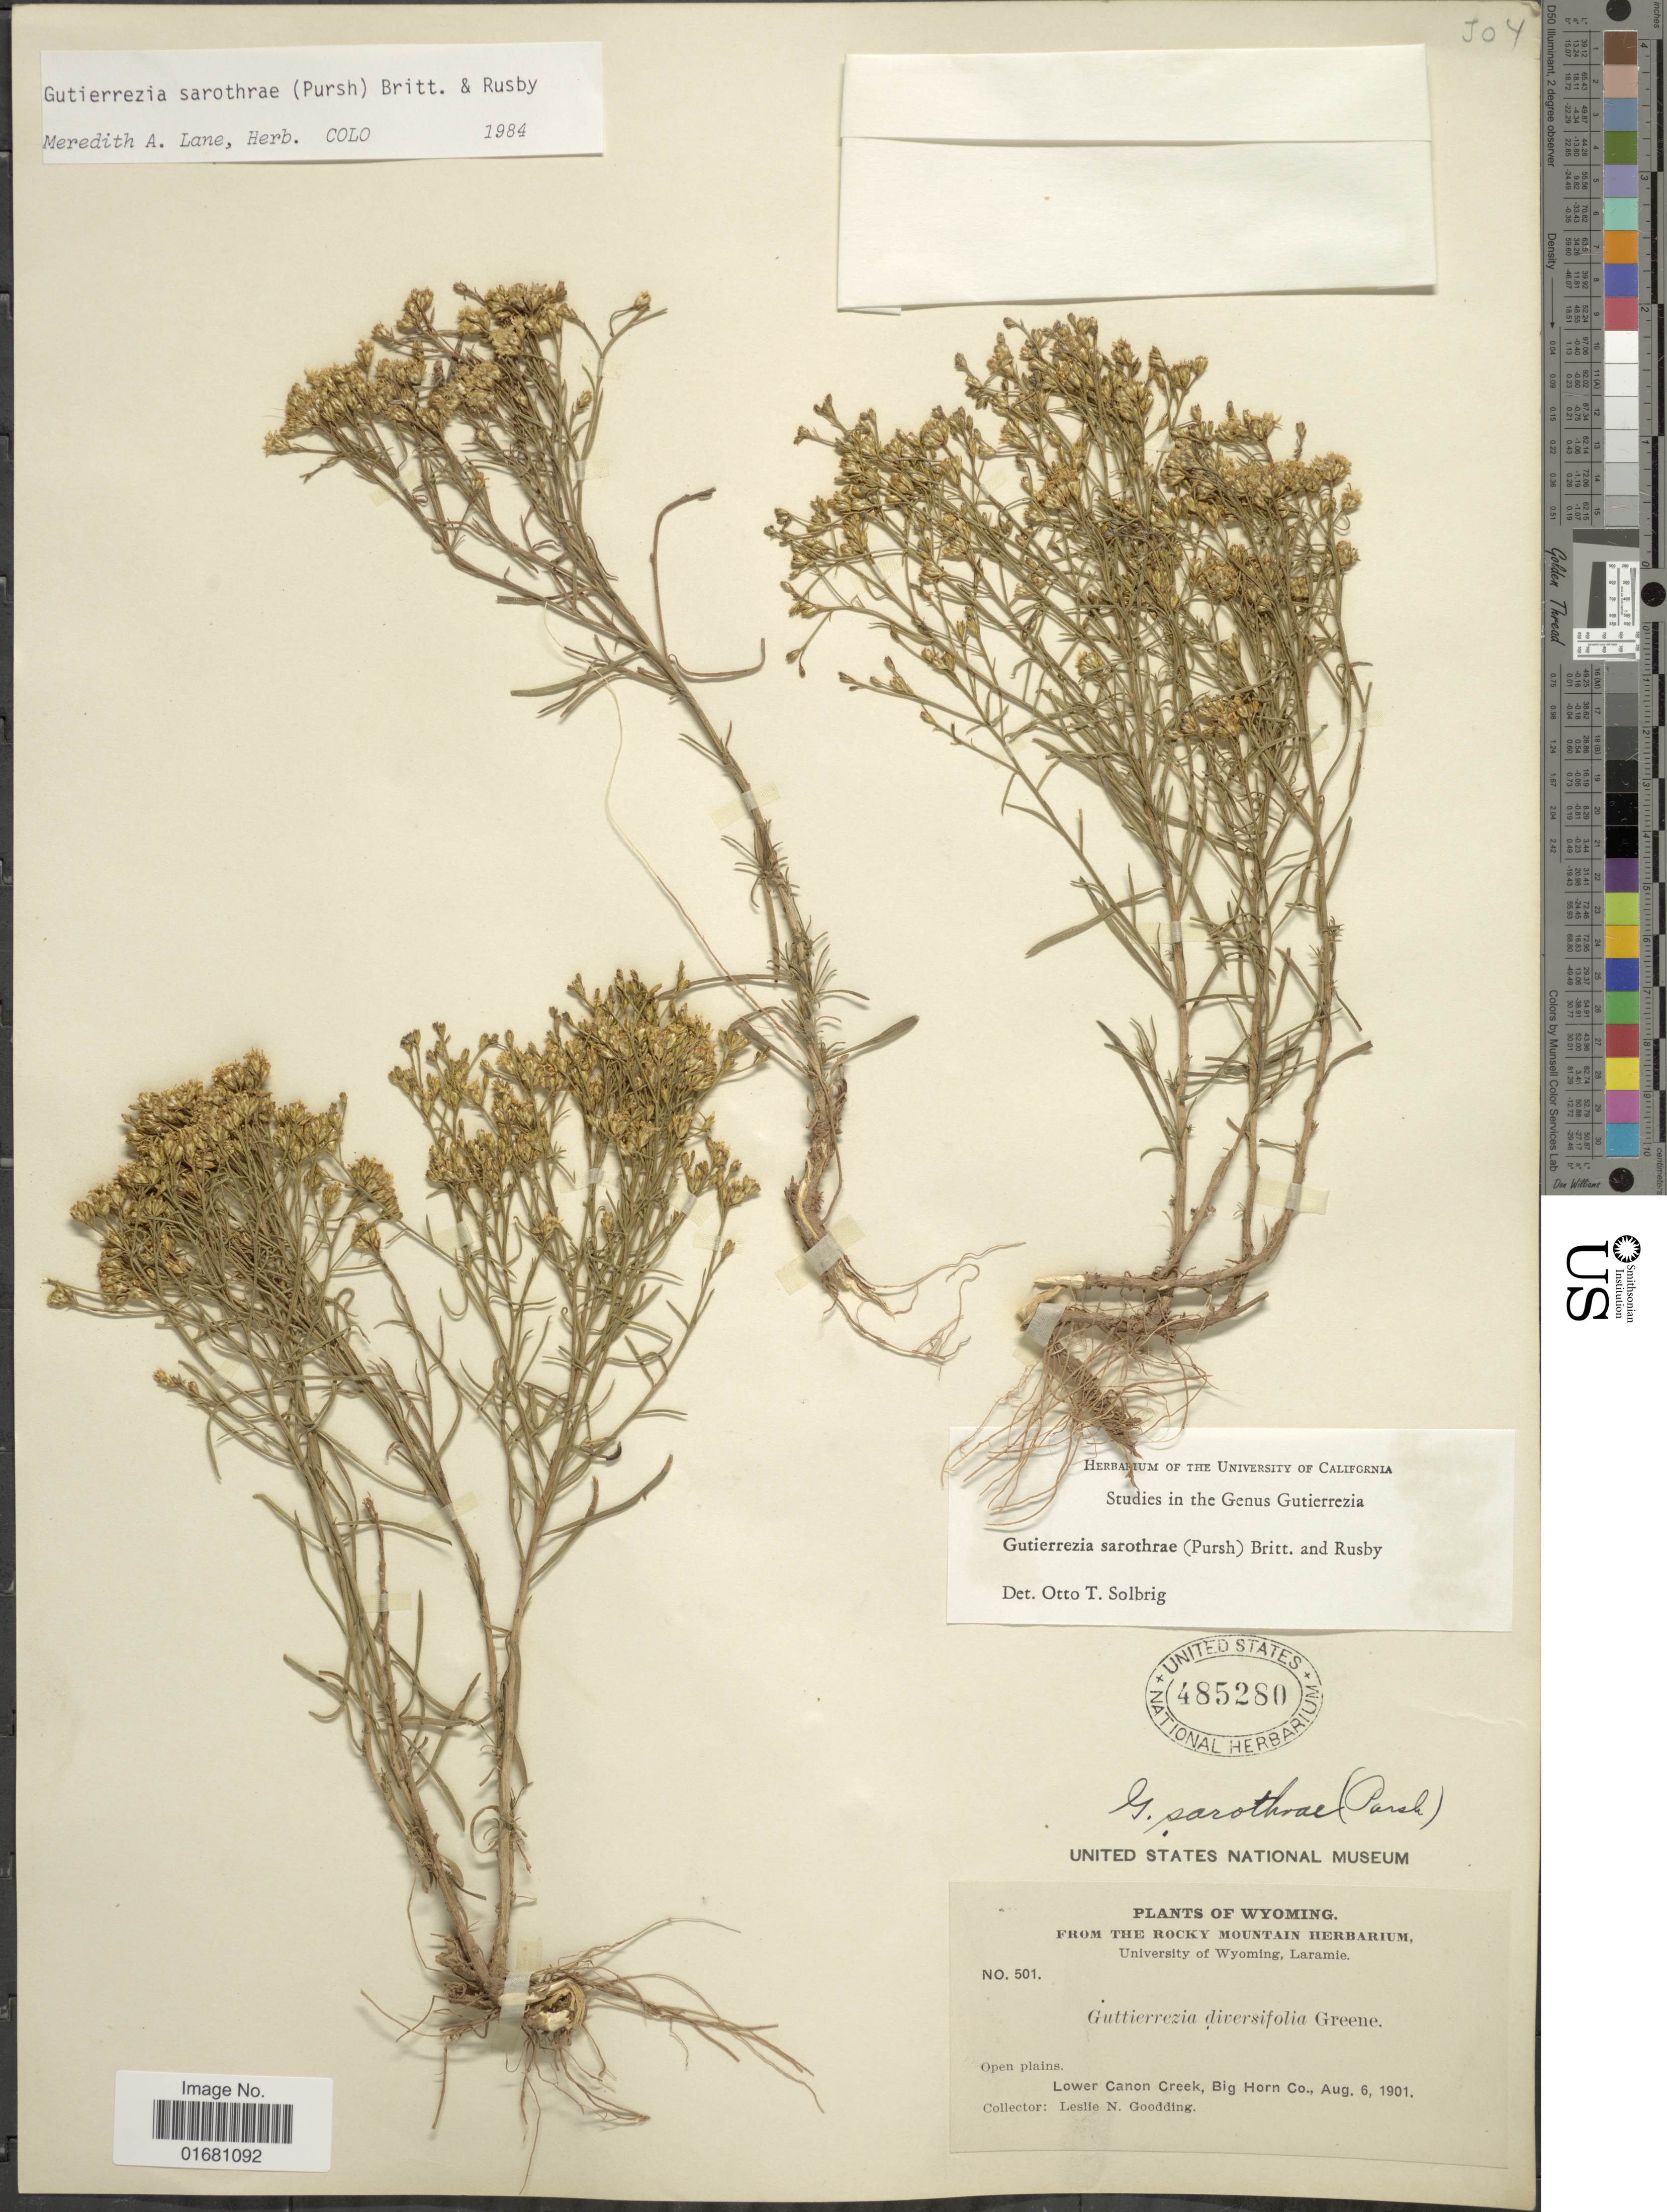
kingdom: Plantae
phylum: Tracheophyta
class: Magnoliopsida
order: Asterales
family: Asteraceae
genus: Gutierrezia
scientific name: Gutierrezia sarothrae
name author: (Pursh) Britton & Rusby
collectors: L. N. Goodding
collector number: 501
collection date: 1901-08-06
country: United States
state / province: Wyoming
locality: Open plains, Lower Canon Creekm Big Horn Co.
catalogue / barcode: US 485280